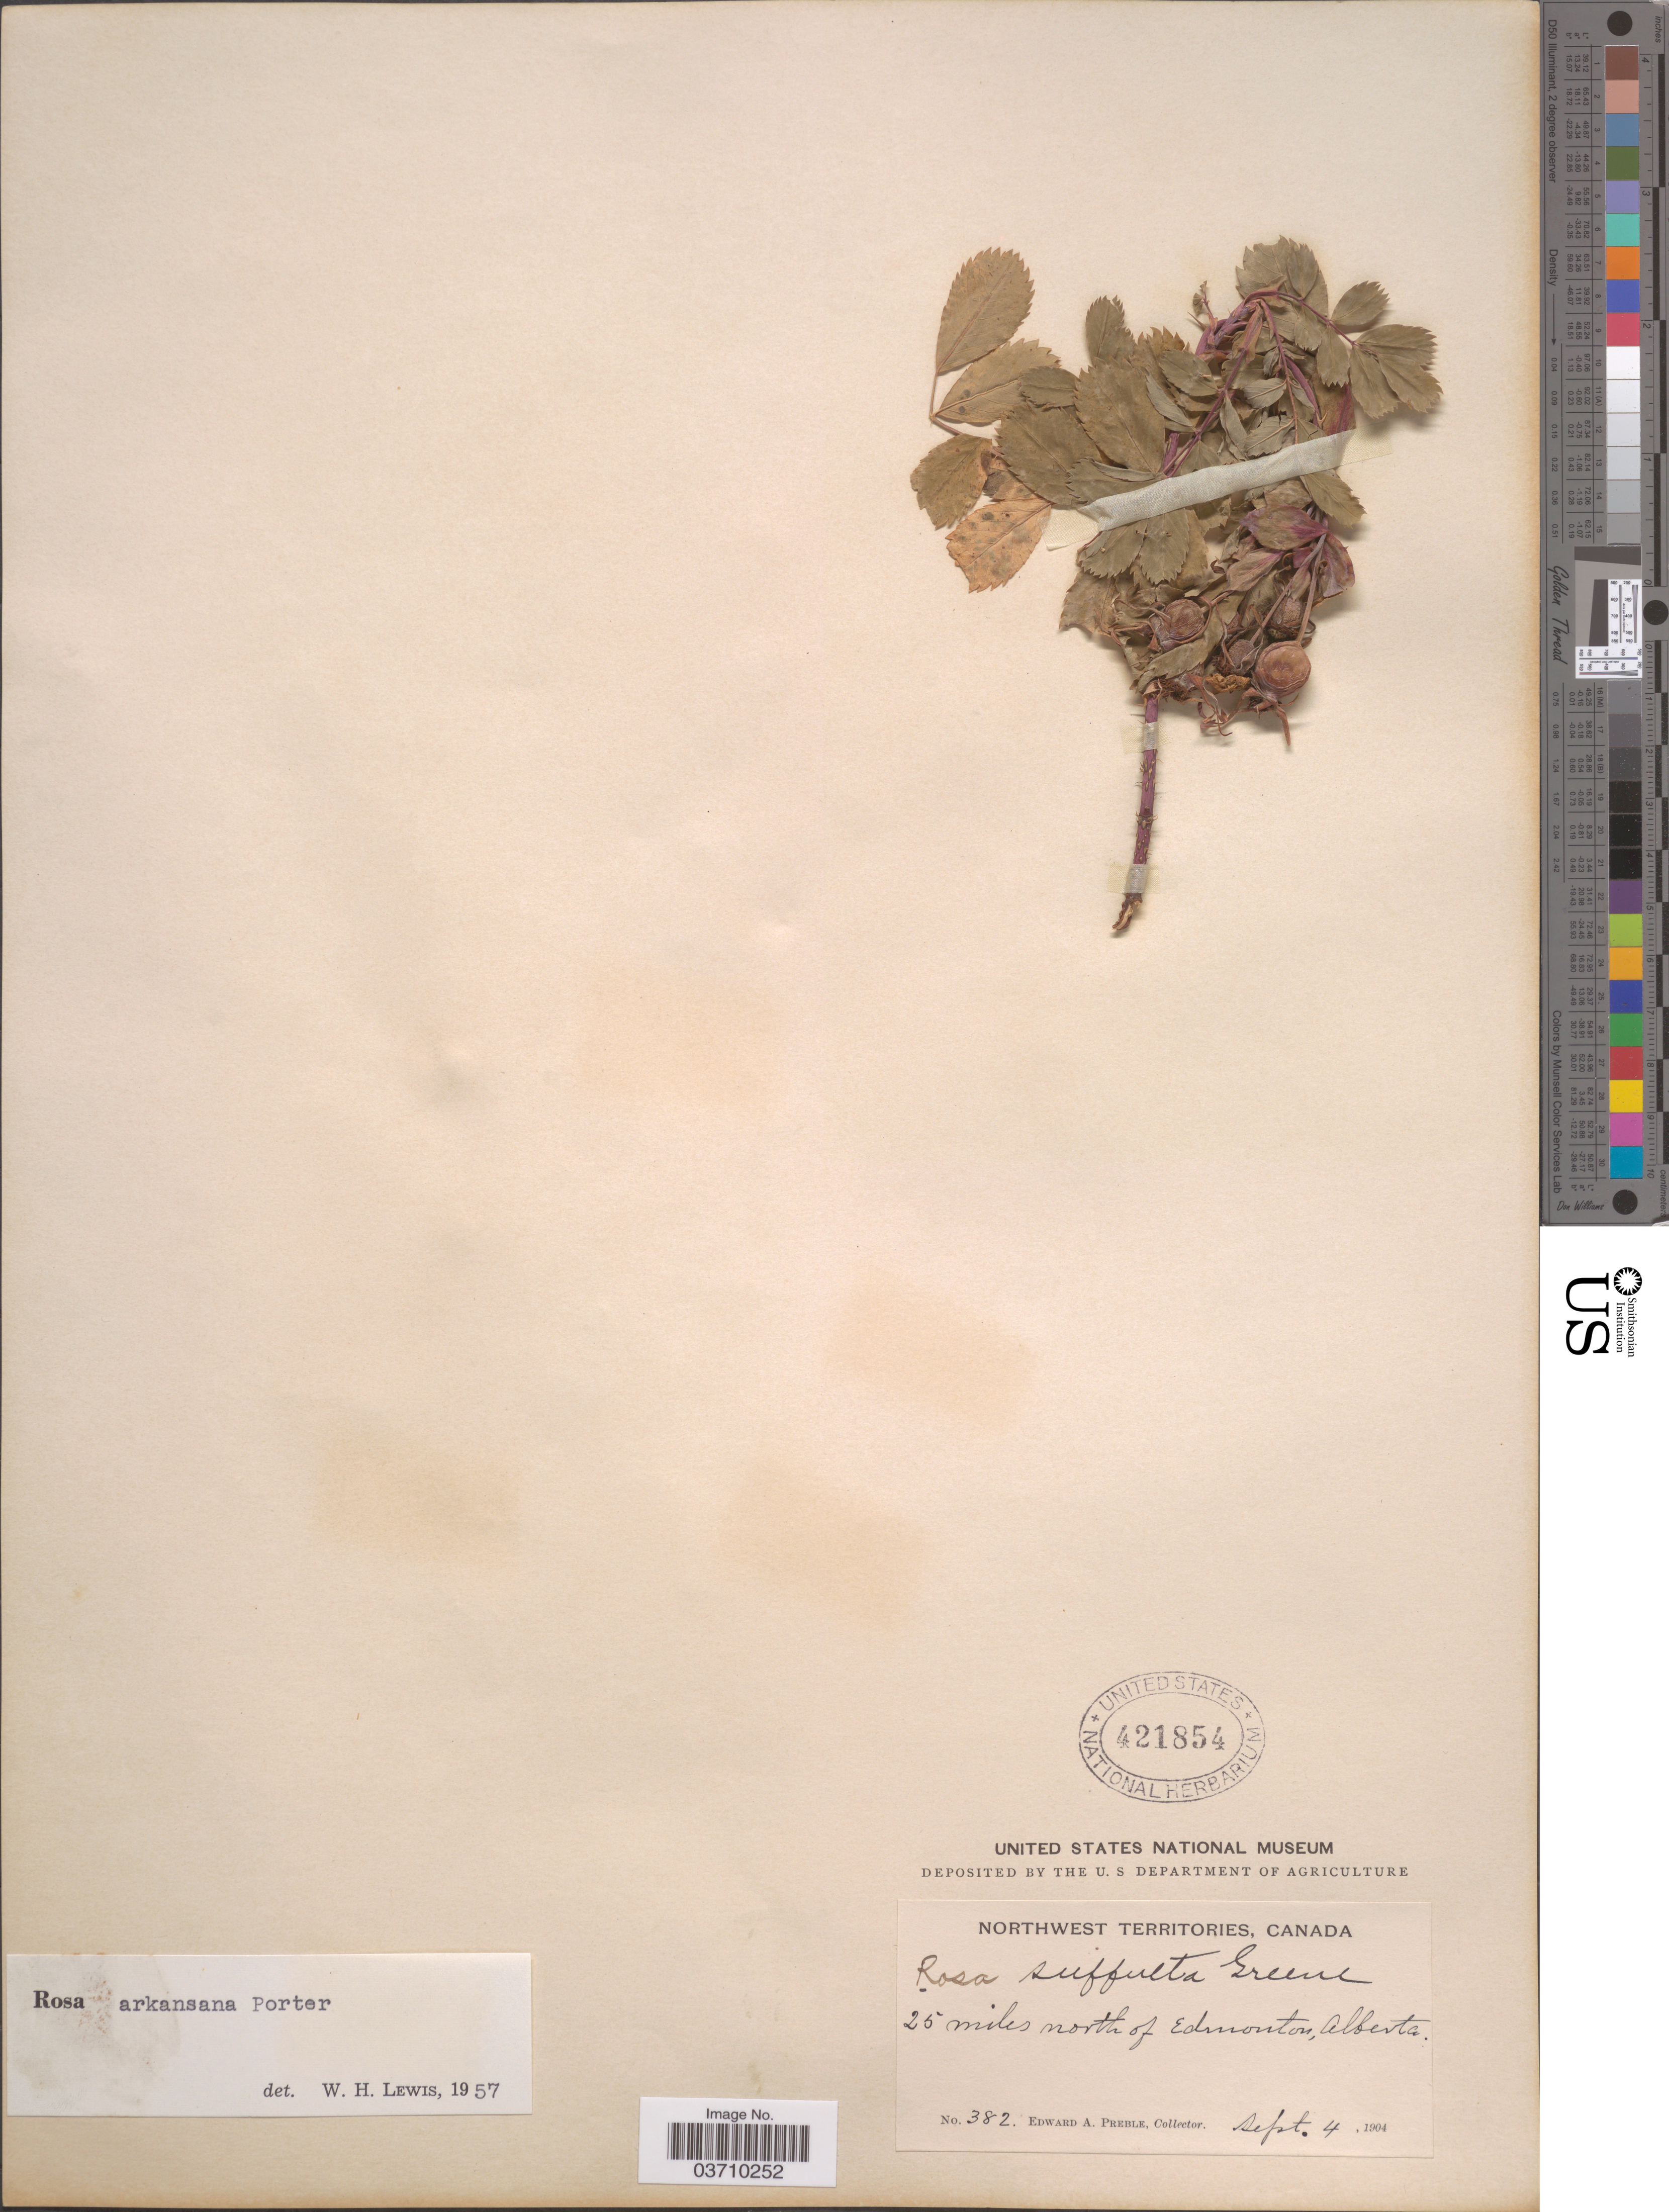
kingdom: Plantae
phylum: Tracheophyta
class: Magnoliopsida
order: Rosales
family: Rosaceae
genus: Rosa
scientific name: Rosa arkansana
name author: Porter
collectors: E. Preble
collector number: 382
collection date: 1904-09-04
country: Canada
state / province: Northwest Territories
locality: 25 miles north of Edmonton, Alberta.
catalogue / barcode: US 421854